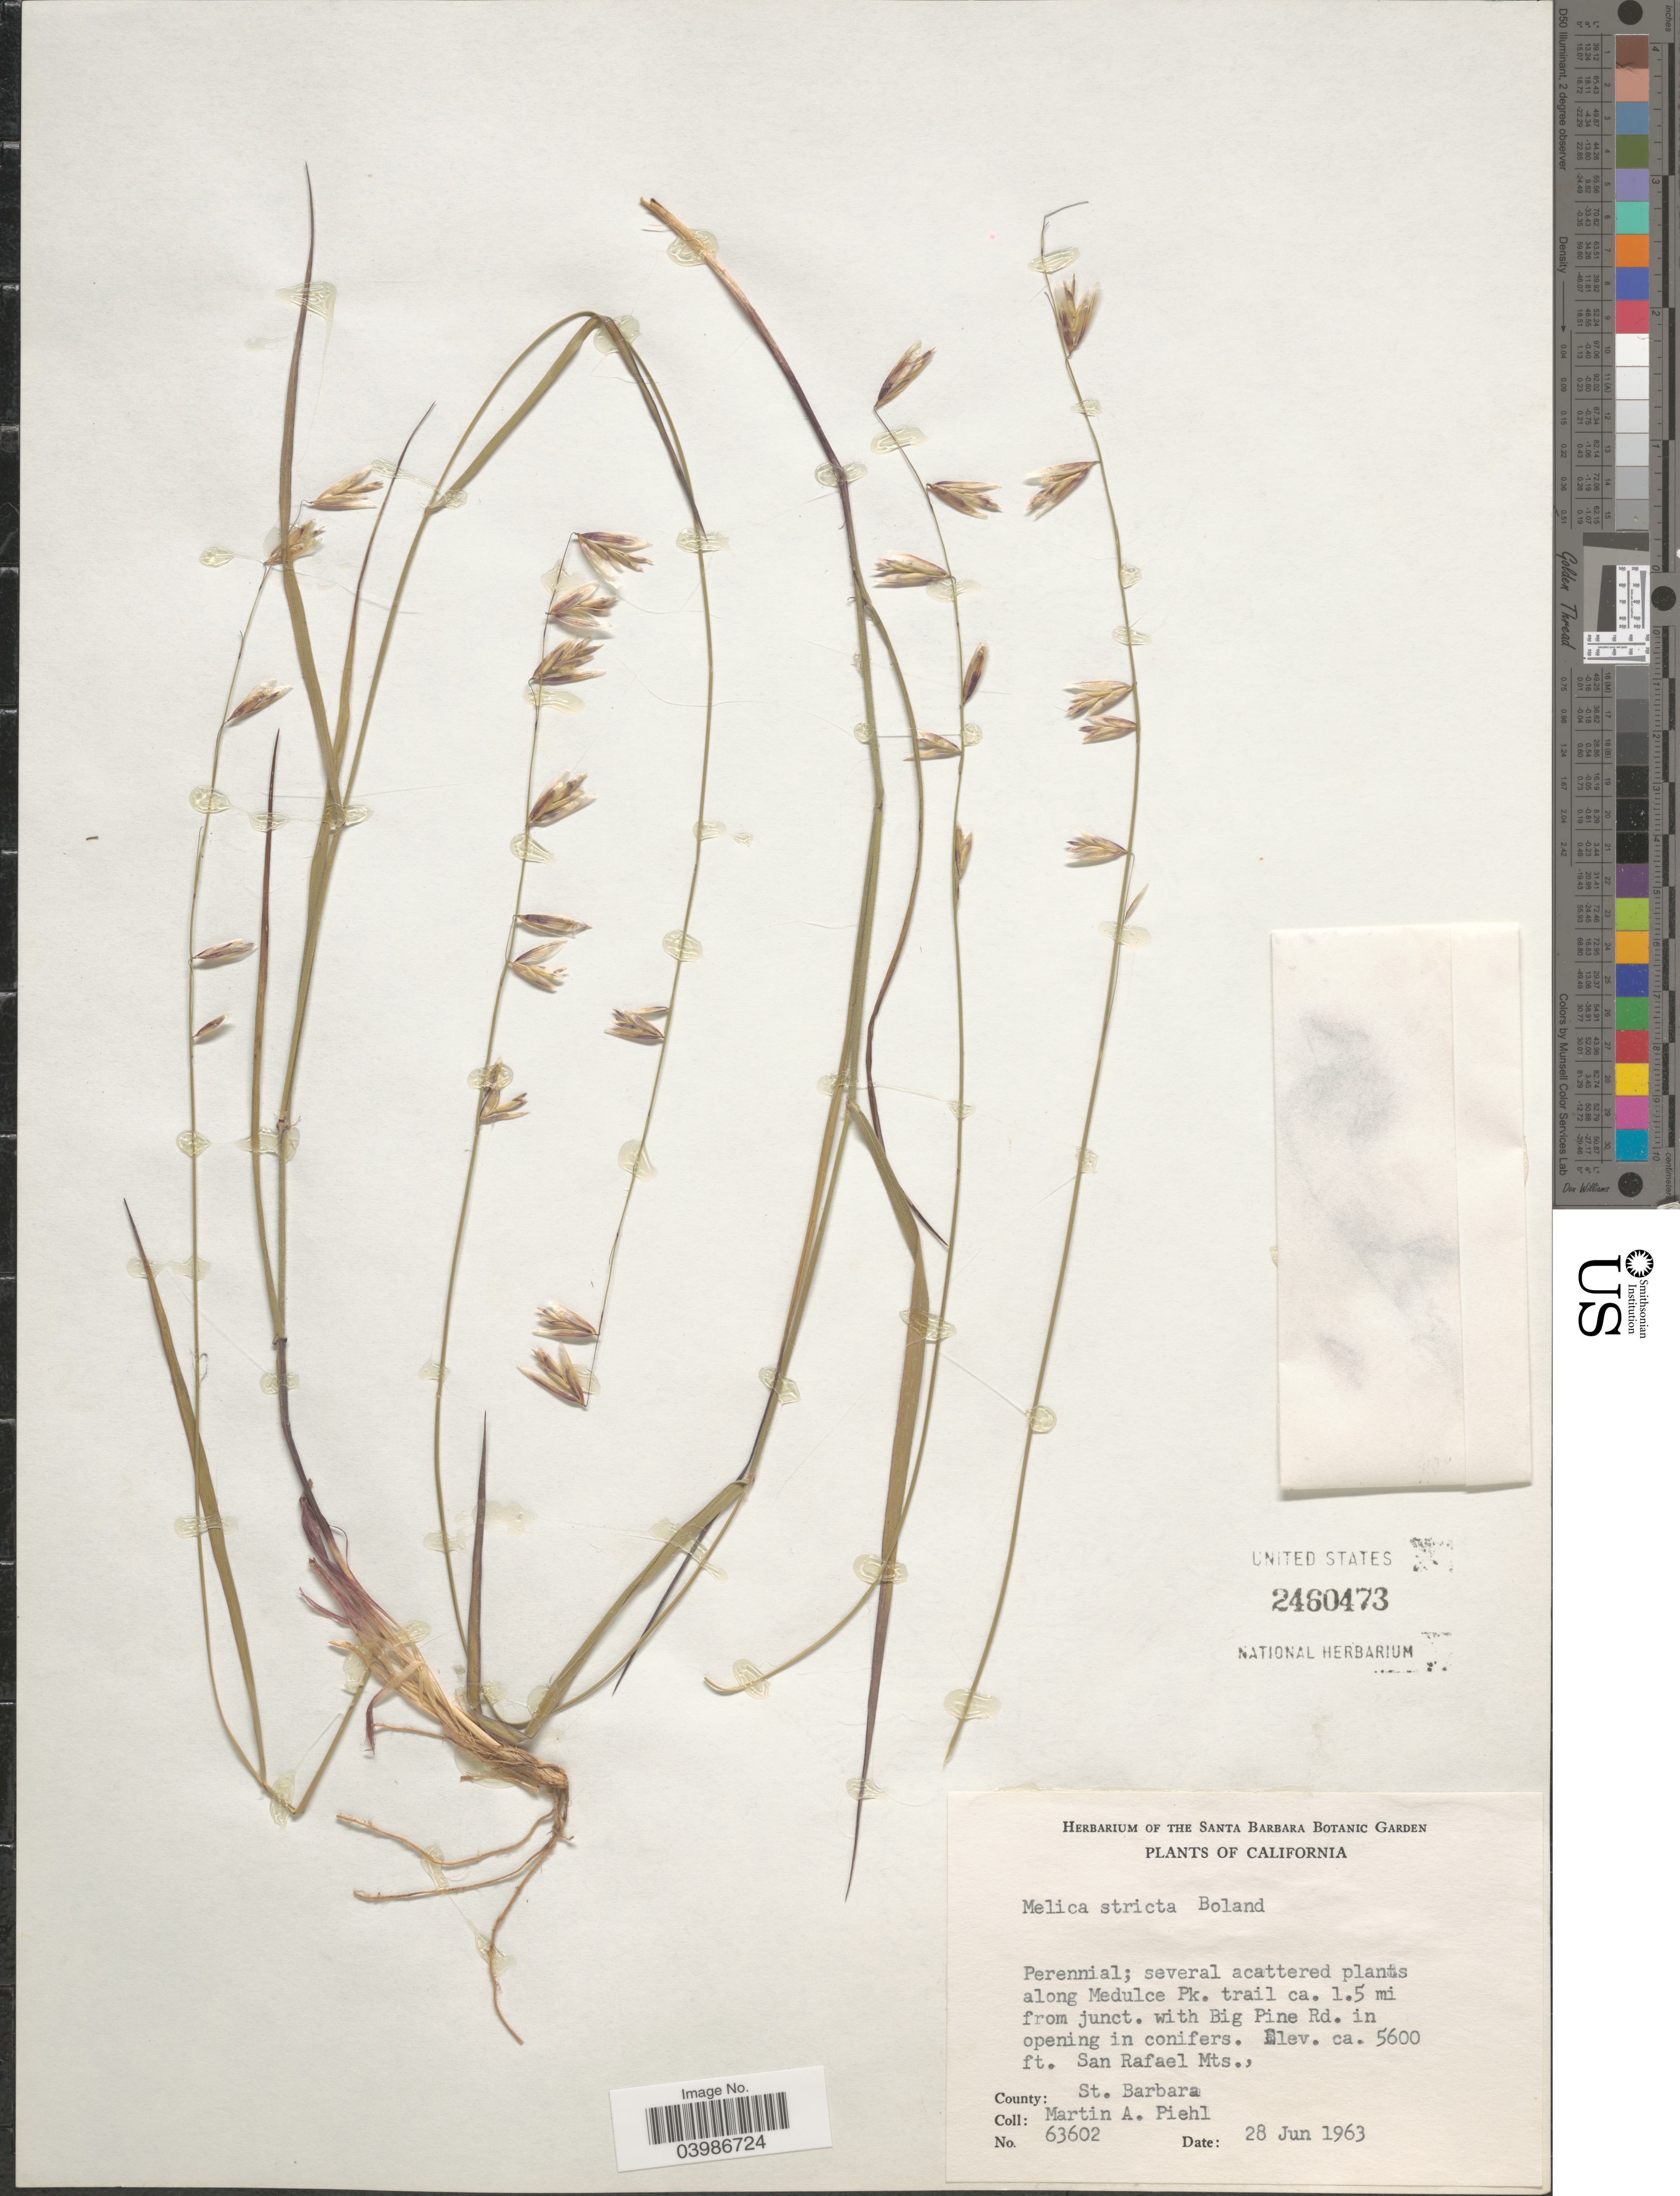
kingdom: Plantae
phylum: Tracheophyta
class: Liliopsida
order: Poales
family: Poaceae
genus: Melica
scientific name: Melica stricta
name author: Bol.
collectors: M. Piehl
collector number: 63602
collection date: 1963-06-28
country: United States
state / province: California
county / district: Santa Barbara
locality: Along Medulce Pk. trail ca. 1.5 mi from junct. with Big Pine Rd. in opening in conifers. San Rafael Mts., County: St. Barbara.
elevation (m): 1707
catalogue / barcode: US 2460473